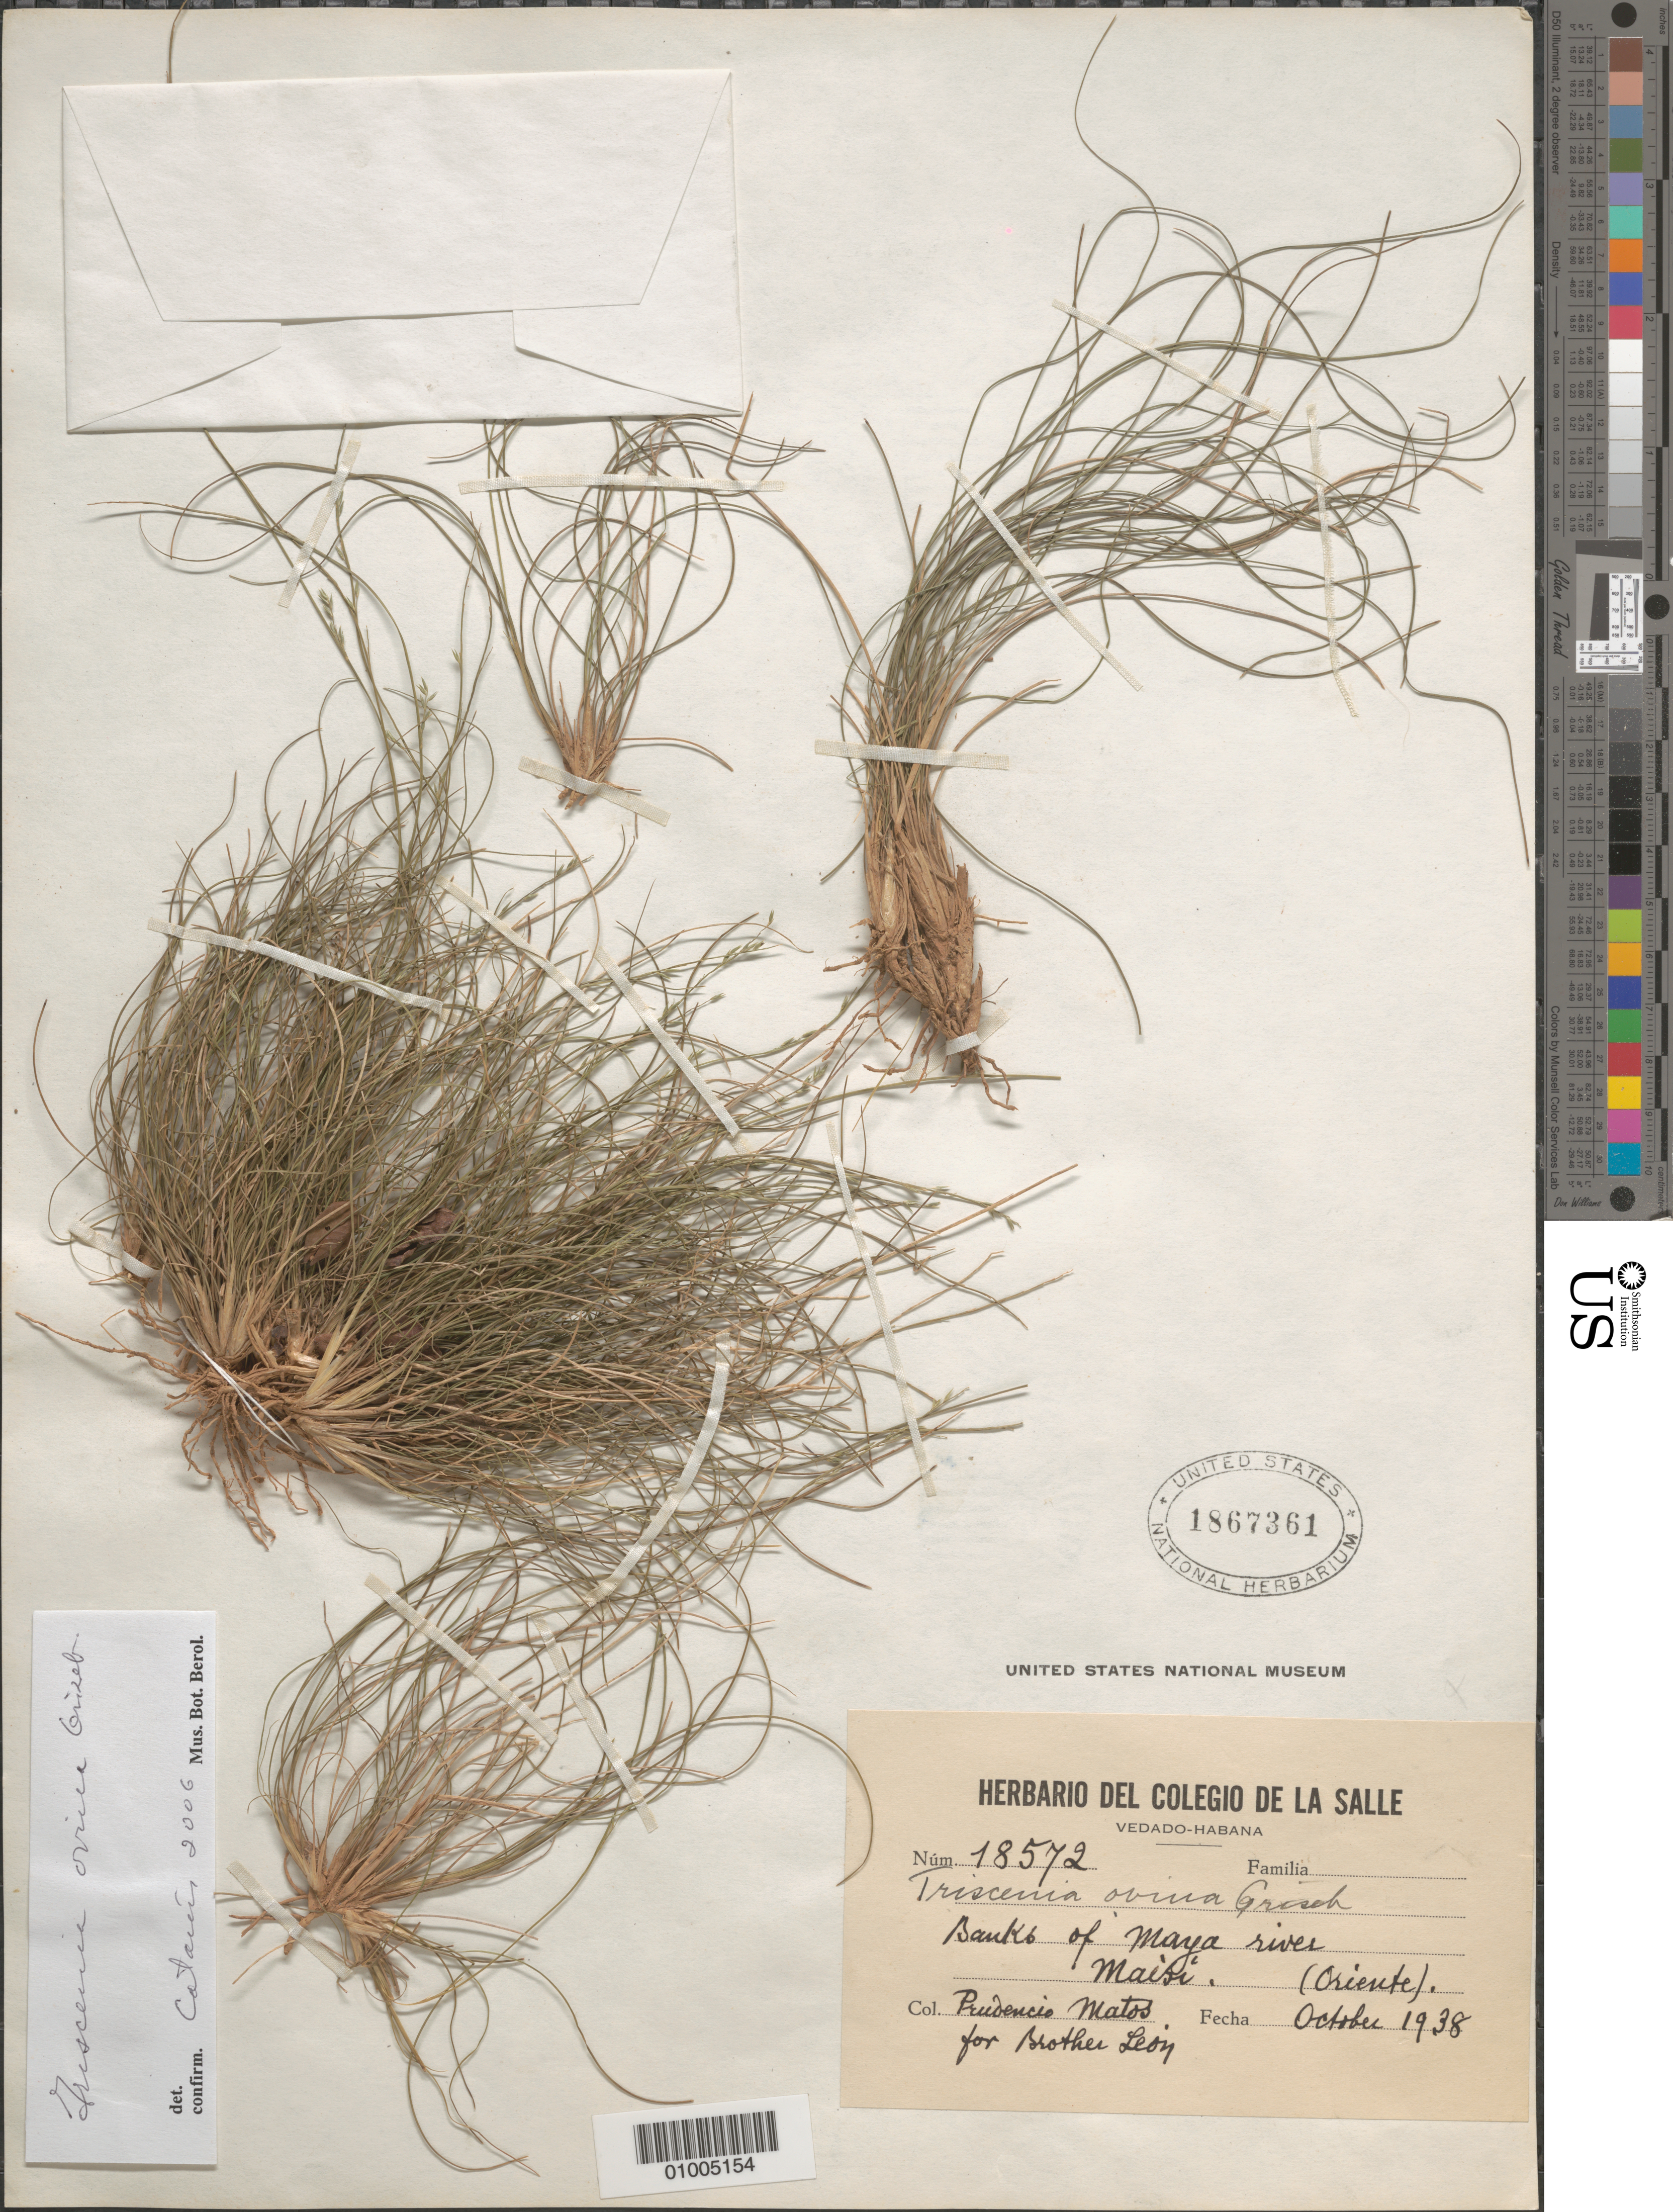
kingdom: Plantae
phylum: Tracheophyta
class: Liliopsida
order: Poales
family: Poaceae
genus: Triscenia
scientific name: Triscenia ovina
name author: Griseb.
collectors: P. Matos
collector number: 18572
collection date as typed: Oct 1938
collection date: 1938-10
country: Cuba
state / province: Oriente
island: Cuba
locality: Banks of Maya river Maisi Oriente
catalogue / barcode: US 1867361